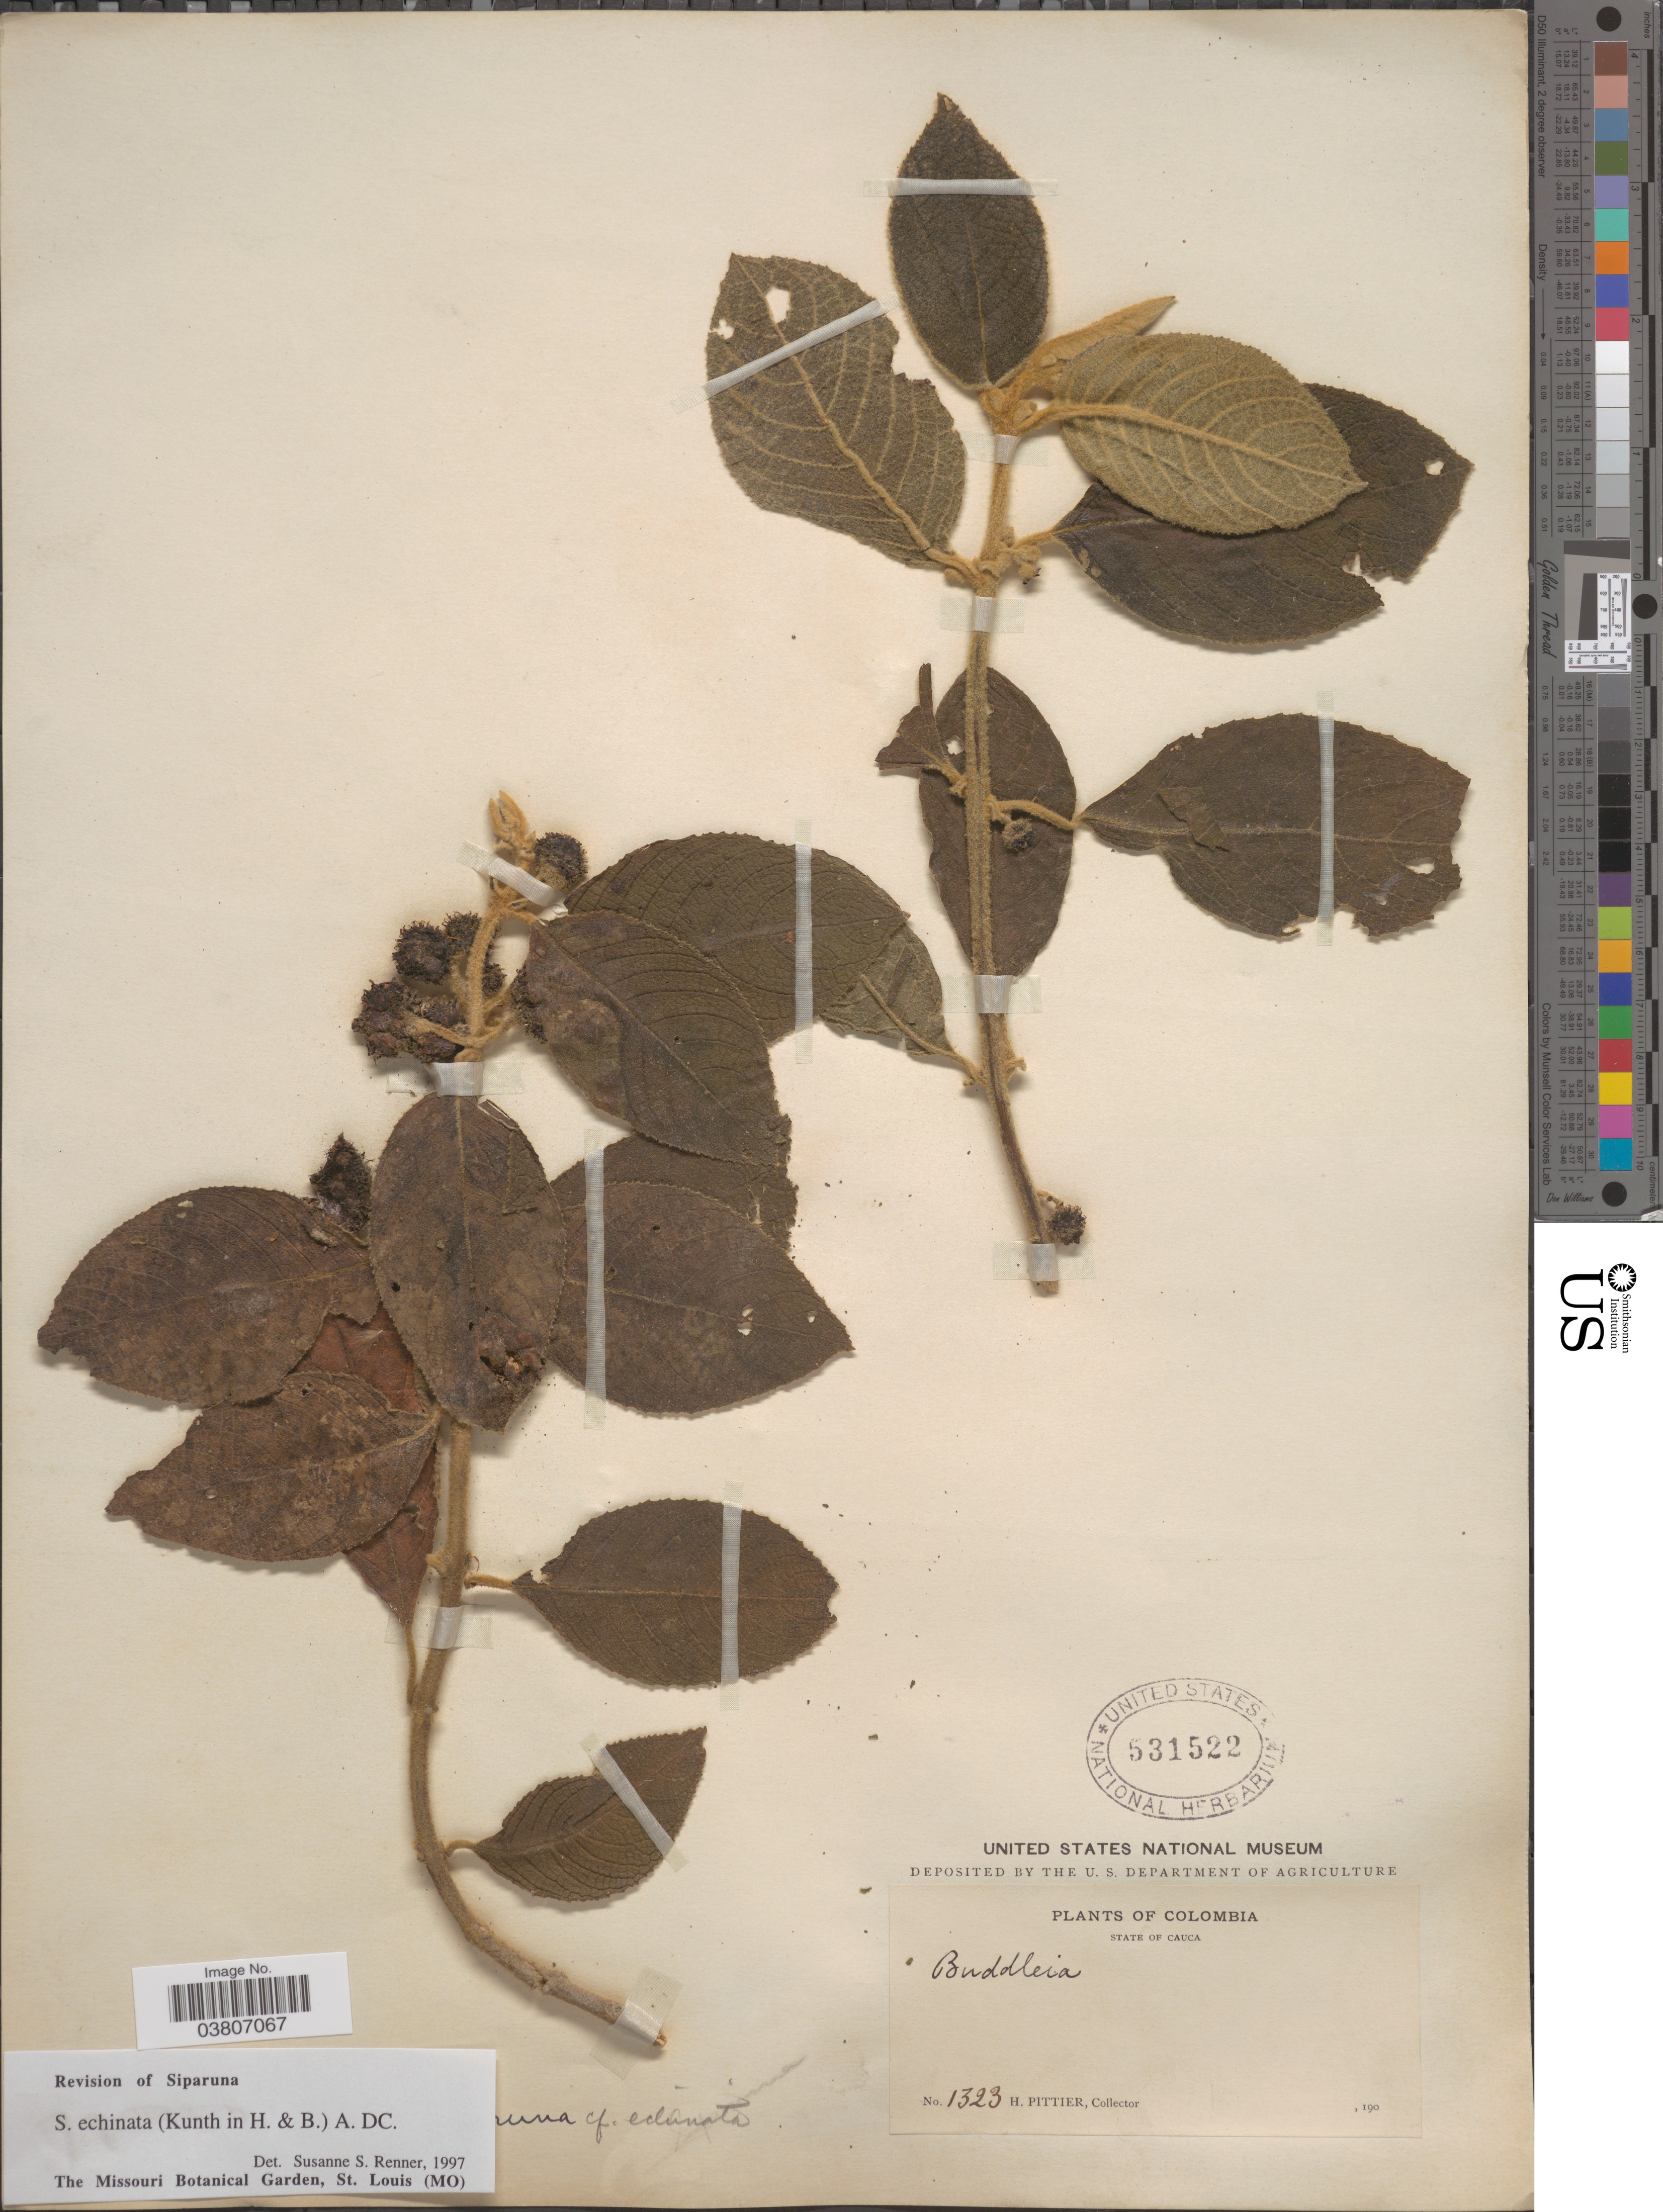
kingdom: Plantae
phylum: Tracheophyta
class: Magnoliopsida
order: Laurales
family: Siparunaceae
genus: Siparuna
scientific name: Siparuna echinata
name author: (Kunth) A. DC.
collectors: H. F. Pittier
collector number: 1323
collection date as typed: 190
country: Colombia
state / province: Cauca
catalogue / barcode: US 531522